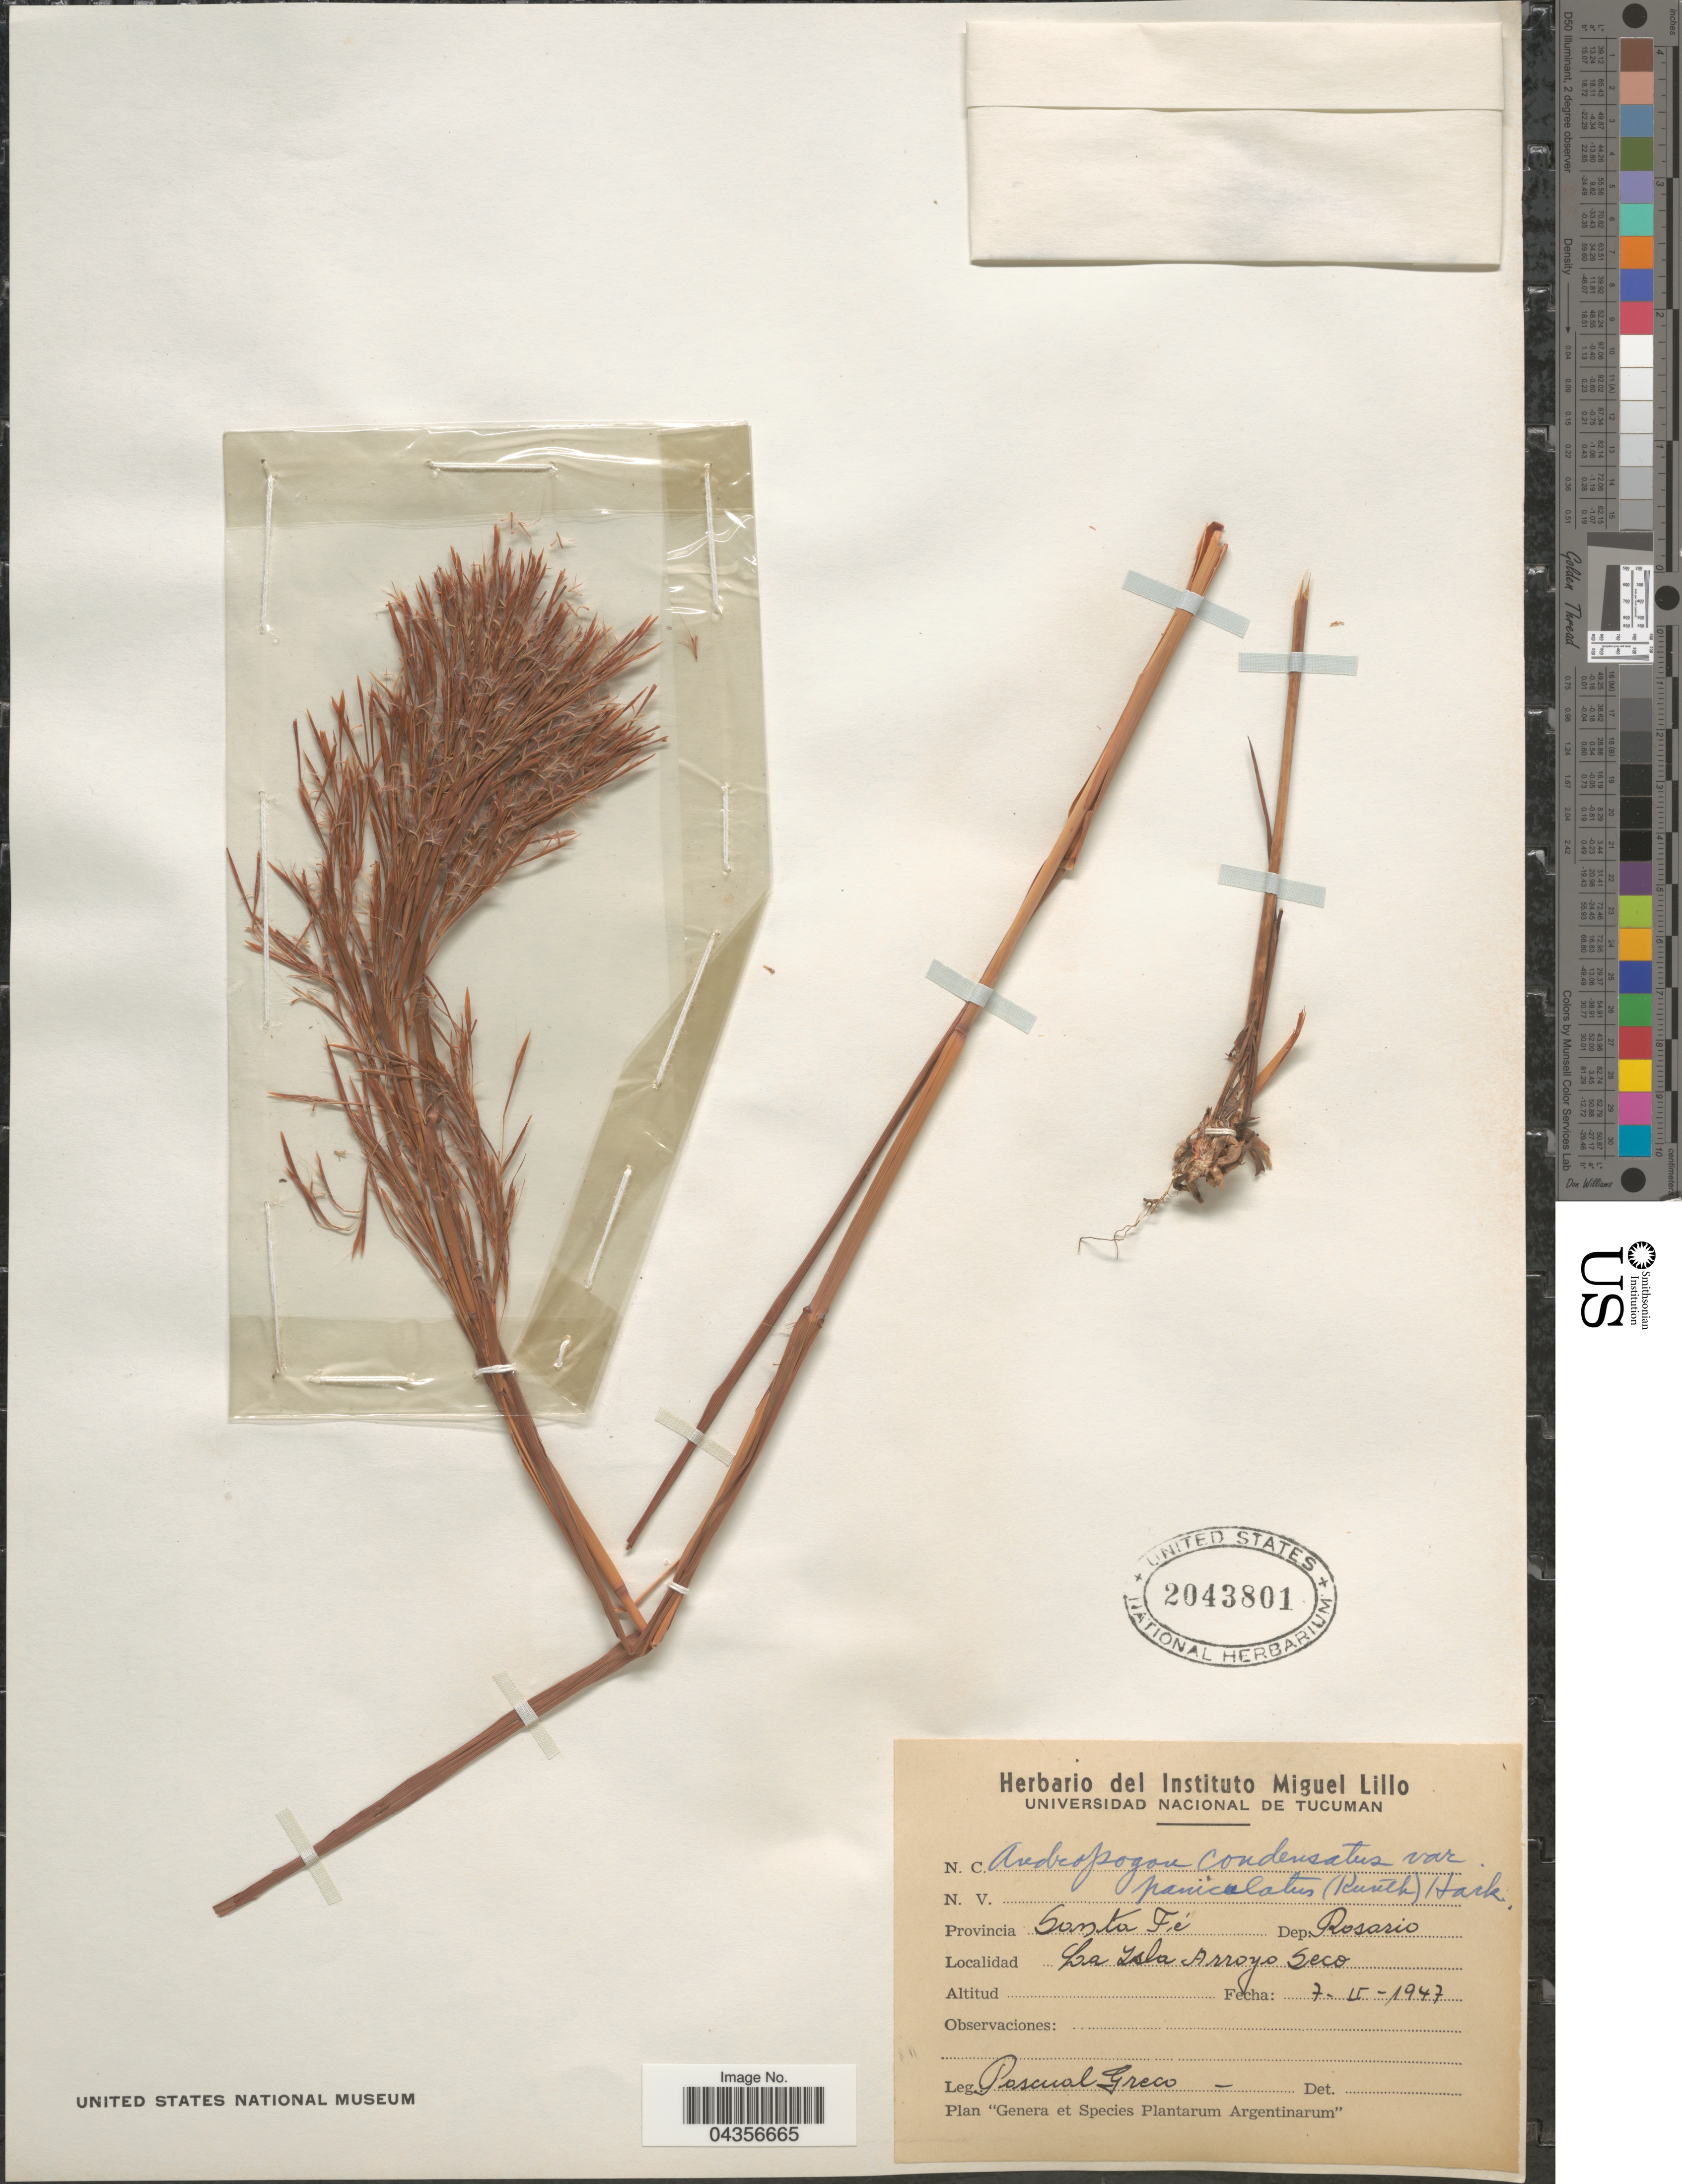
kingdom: Plantae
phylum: Tracheophyta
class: Liliopsida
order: Poales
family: Poaceae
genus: Schizachyrium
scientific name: Schizachyrium microstachyum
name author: (Desv. ex Ham.) Roseng. et al.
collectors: P. Greca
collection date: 1947-02-07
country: Argentina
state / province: Santa Fe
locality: Provincia Santa Fé. Dep. Rosario. La Isla Arroyo Seco.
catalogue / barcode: US 2043801